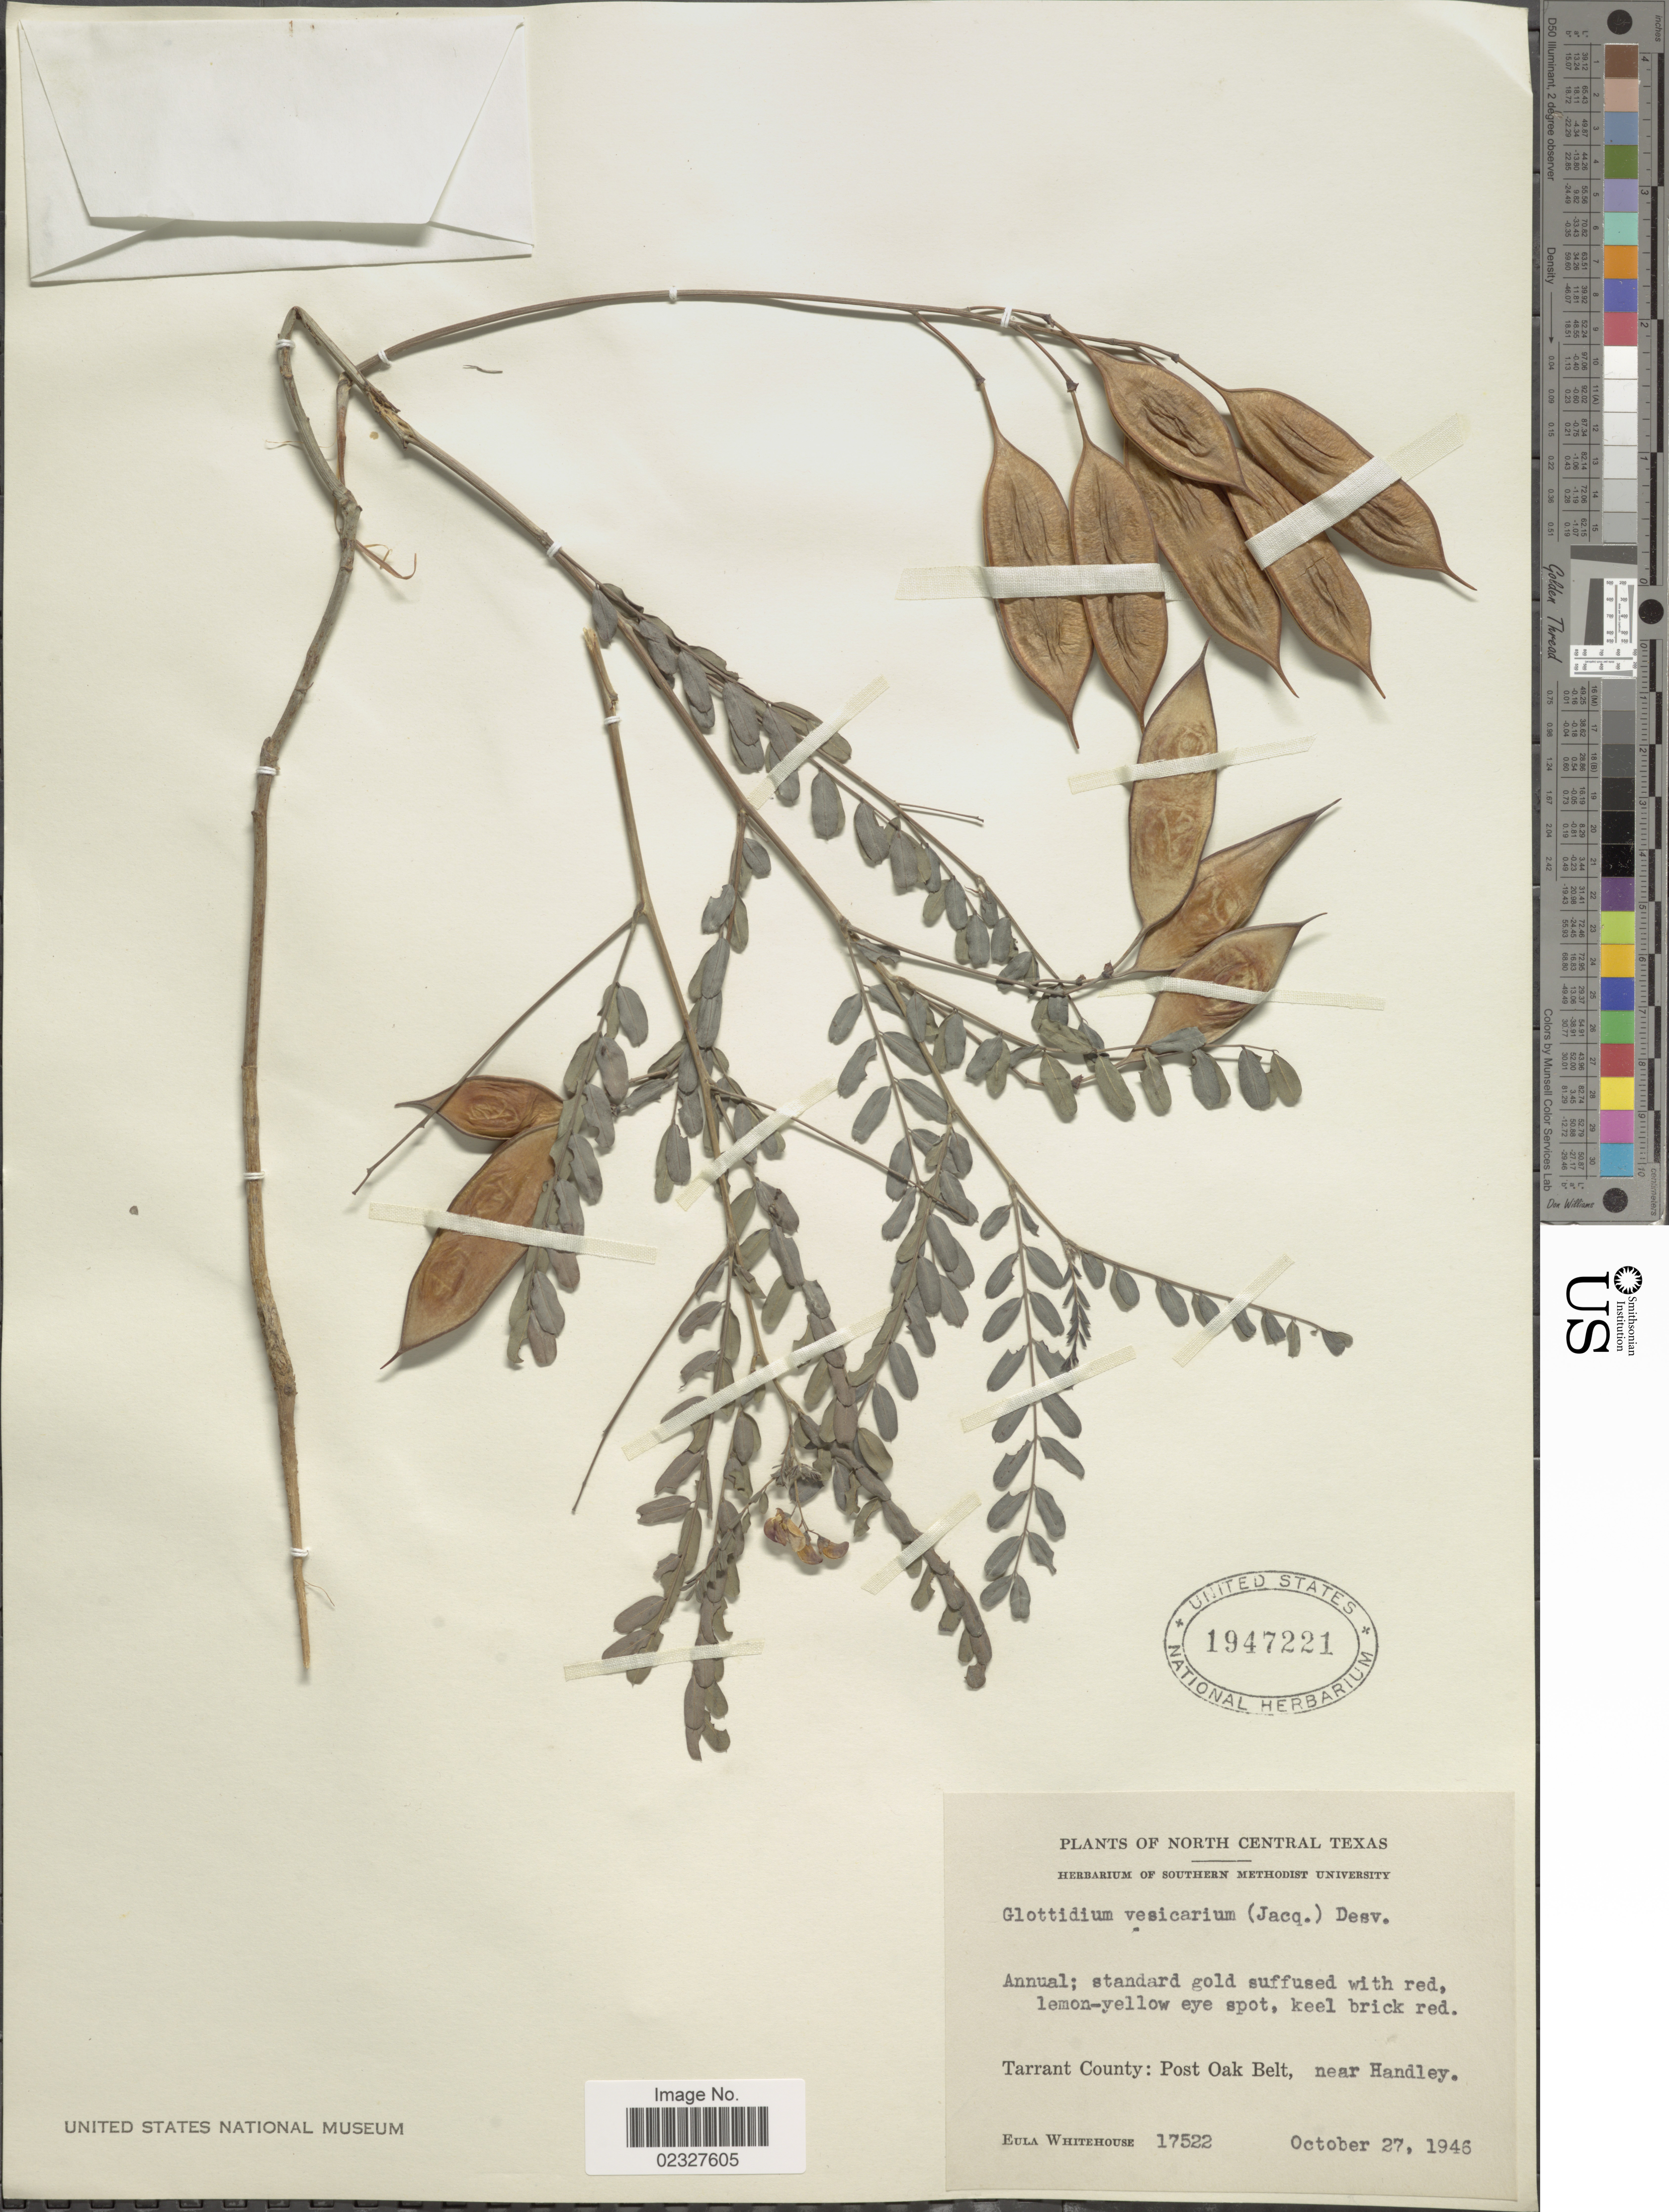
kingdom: Plantae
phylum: Tracheophyta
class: Magnoliopsida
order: Fabales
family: Fabaceae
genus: Sesbania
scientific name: Sesbania vesicaria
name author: (Jacq.) Elliott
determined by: Strong, Mark T., (BOT), Smithsonian Institution - National Museum of Natural History (UNITED STATES)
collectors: E. Whitehouse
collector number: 17522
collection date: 1946-10-27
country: United States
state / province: Texas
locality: North Central Texas, Tarrant County: Post Oak Belt, near Handley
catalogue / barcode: US 1947221